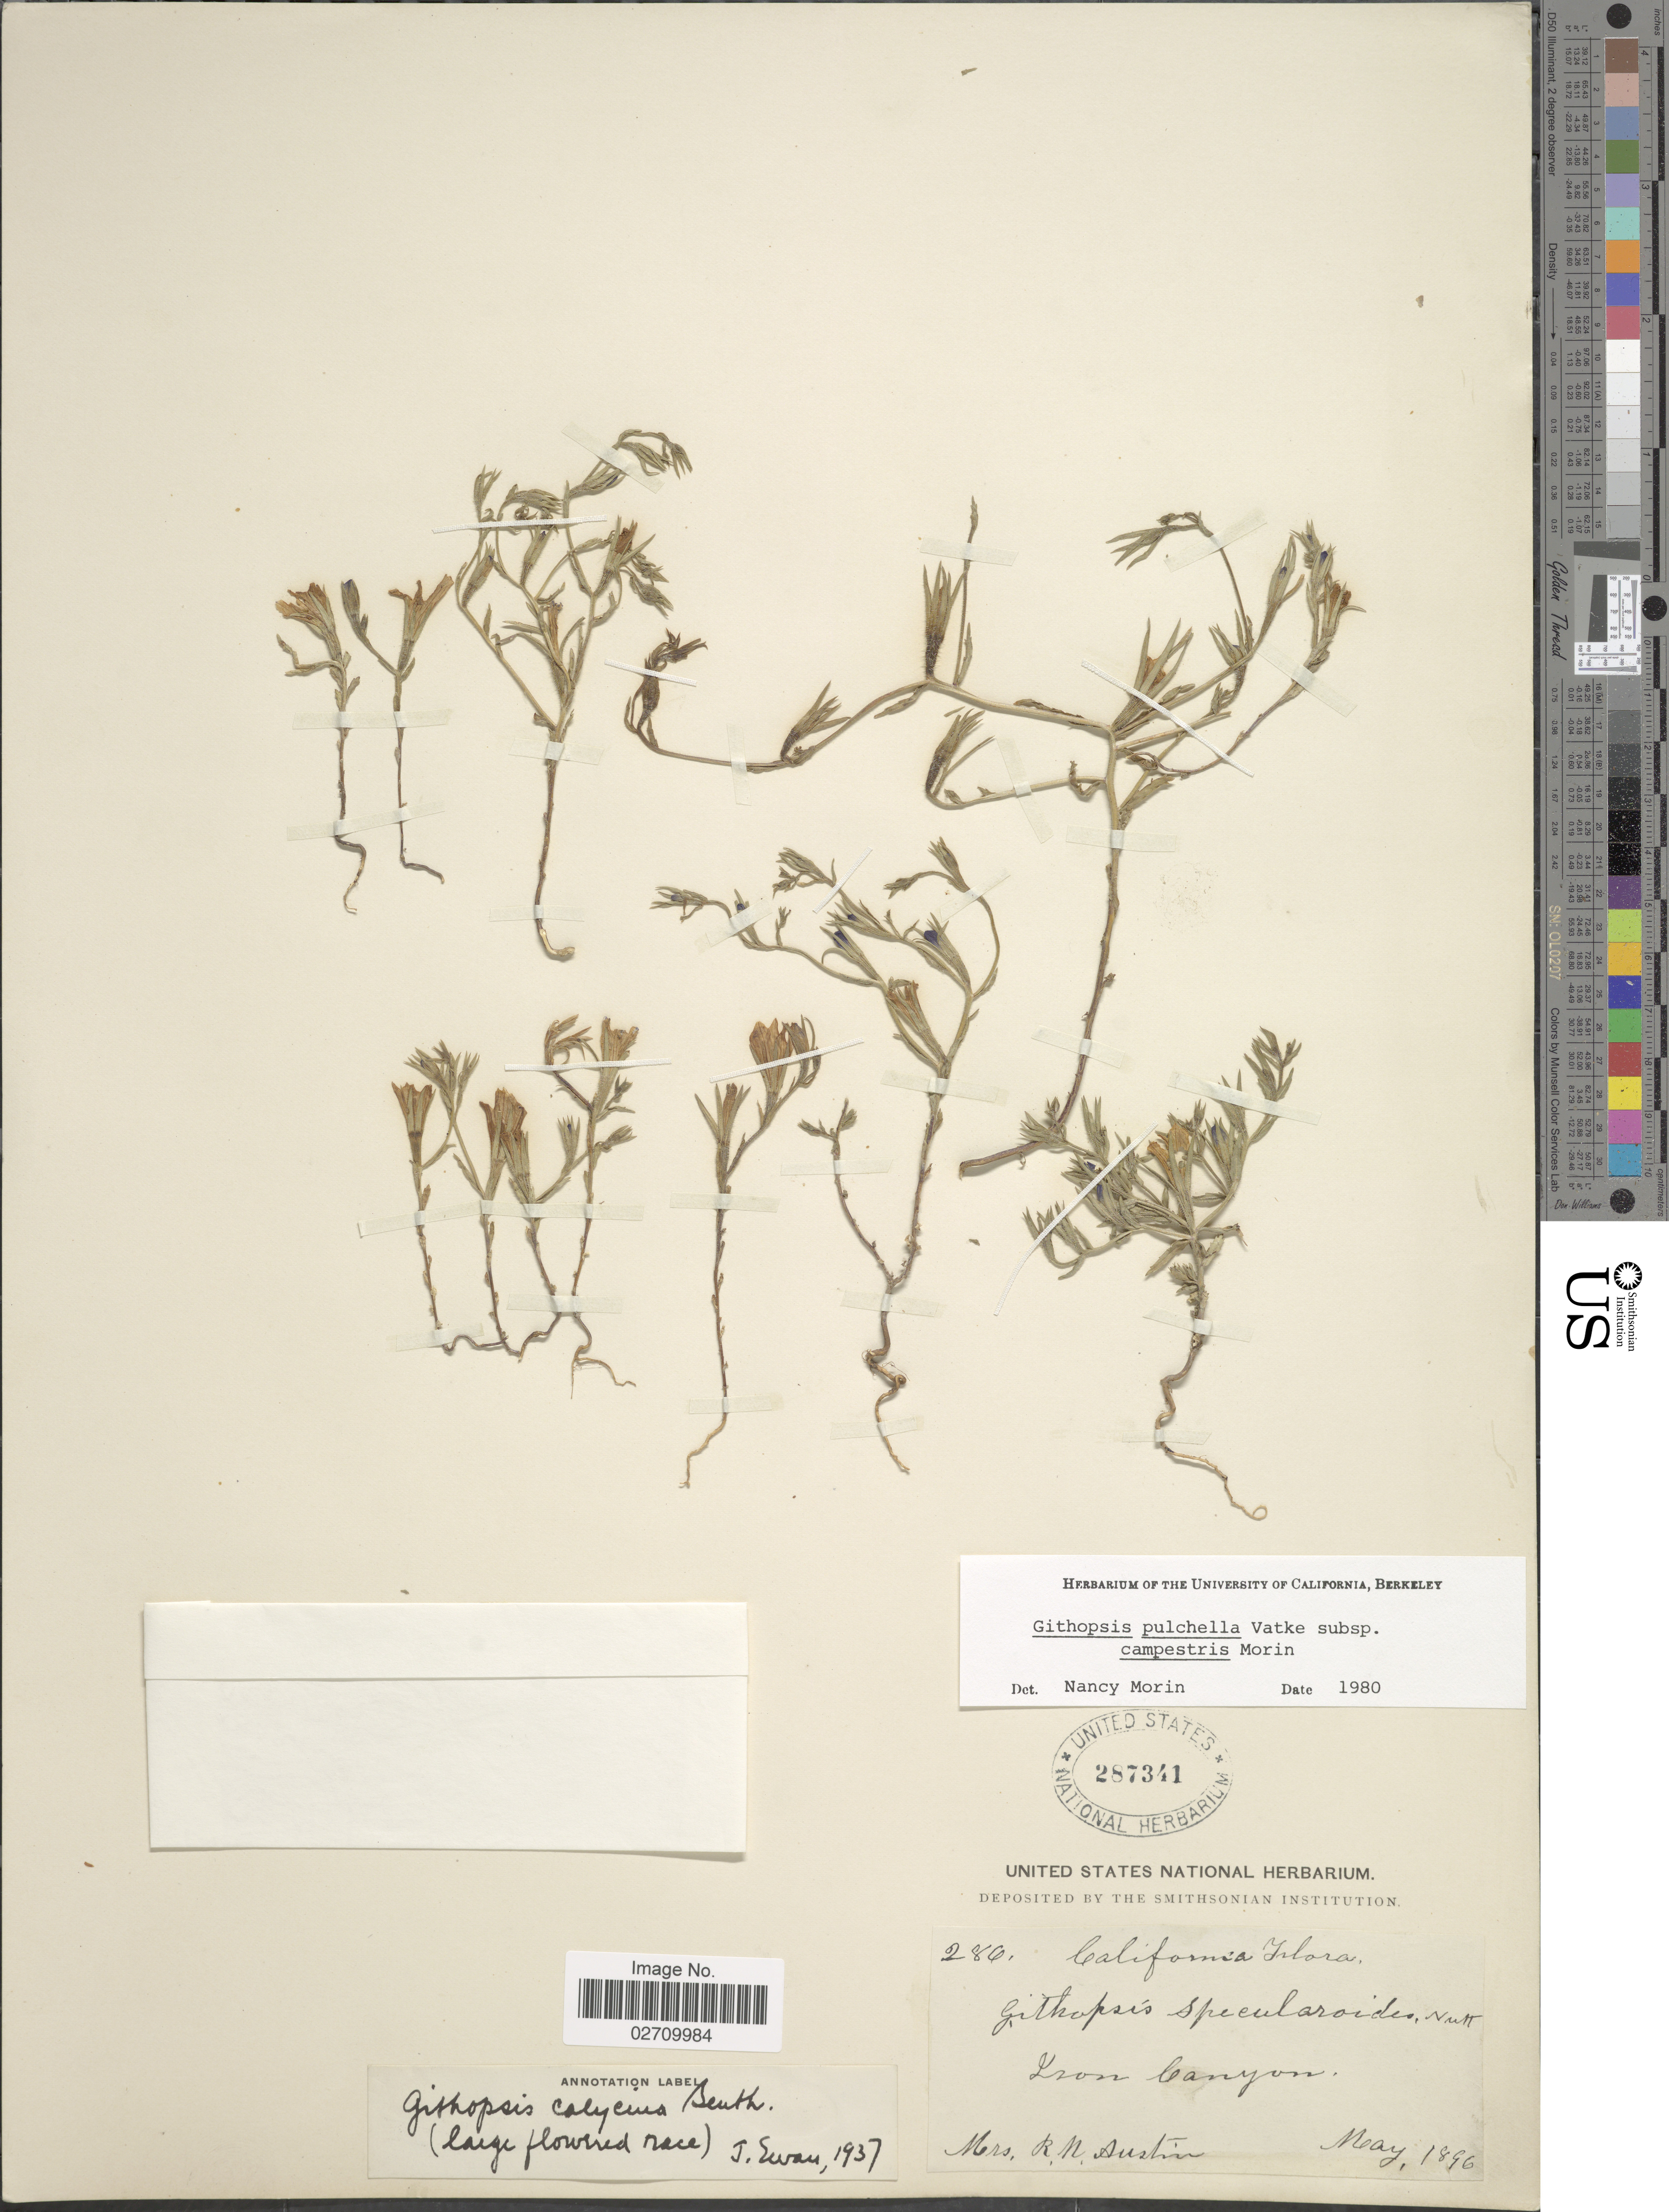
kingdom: Plantae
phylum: Tracheophyta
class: Magnoliopsida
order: Asterales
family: Campanulaceae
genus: Githopsis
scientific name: Githopsis pulchella subsp. campestris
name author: Morin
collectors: R. Austin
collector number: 286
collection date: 1896-05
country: United States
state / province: California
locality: Iron Canyon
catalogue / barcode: US 287341